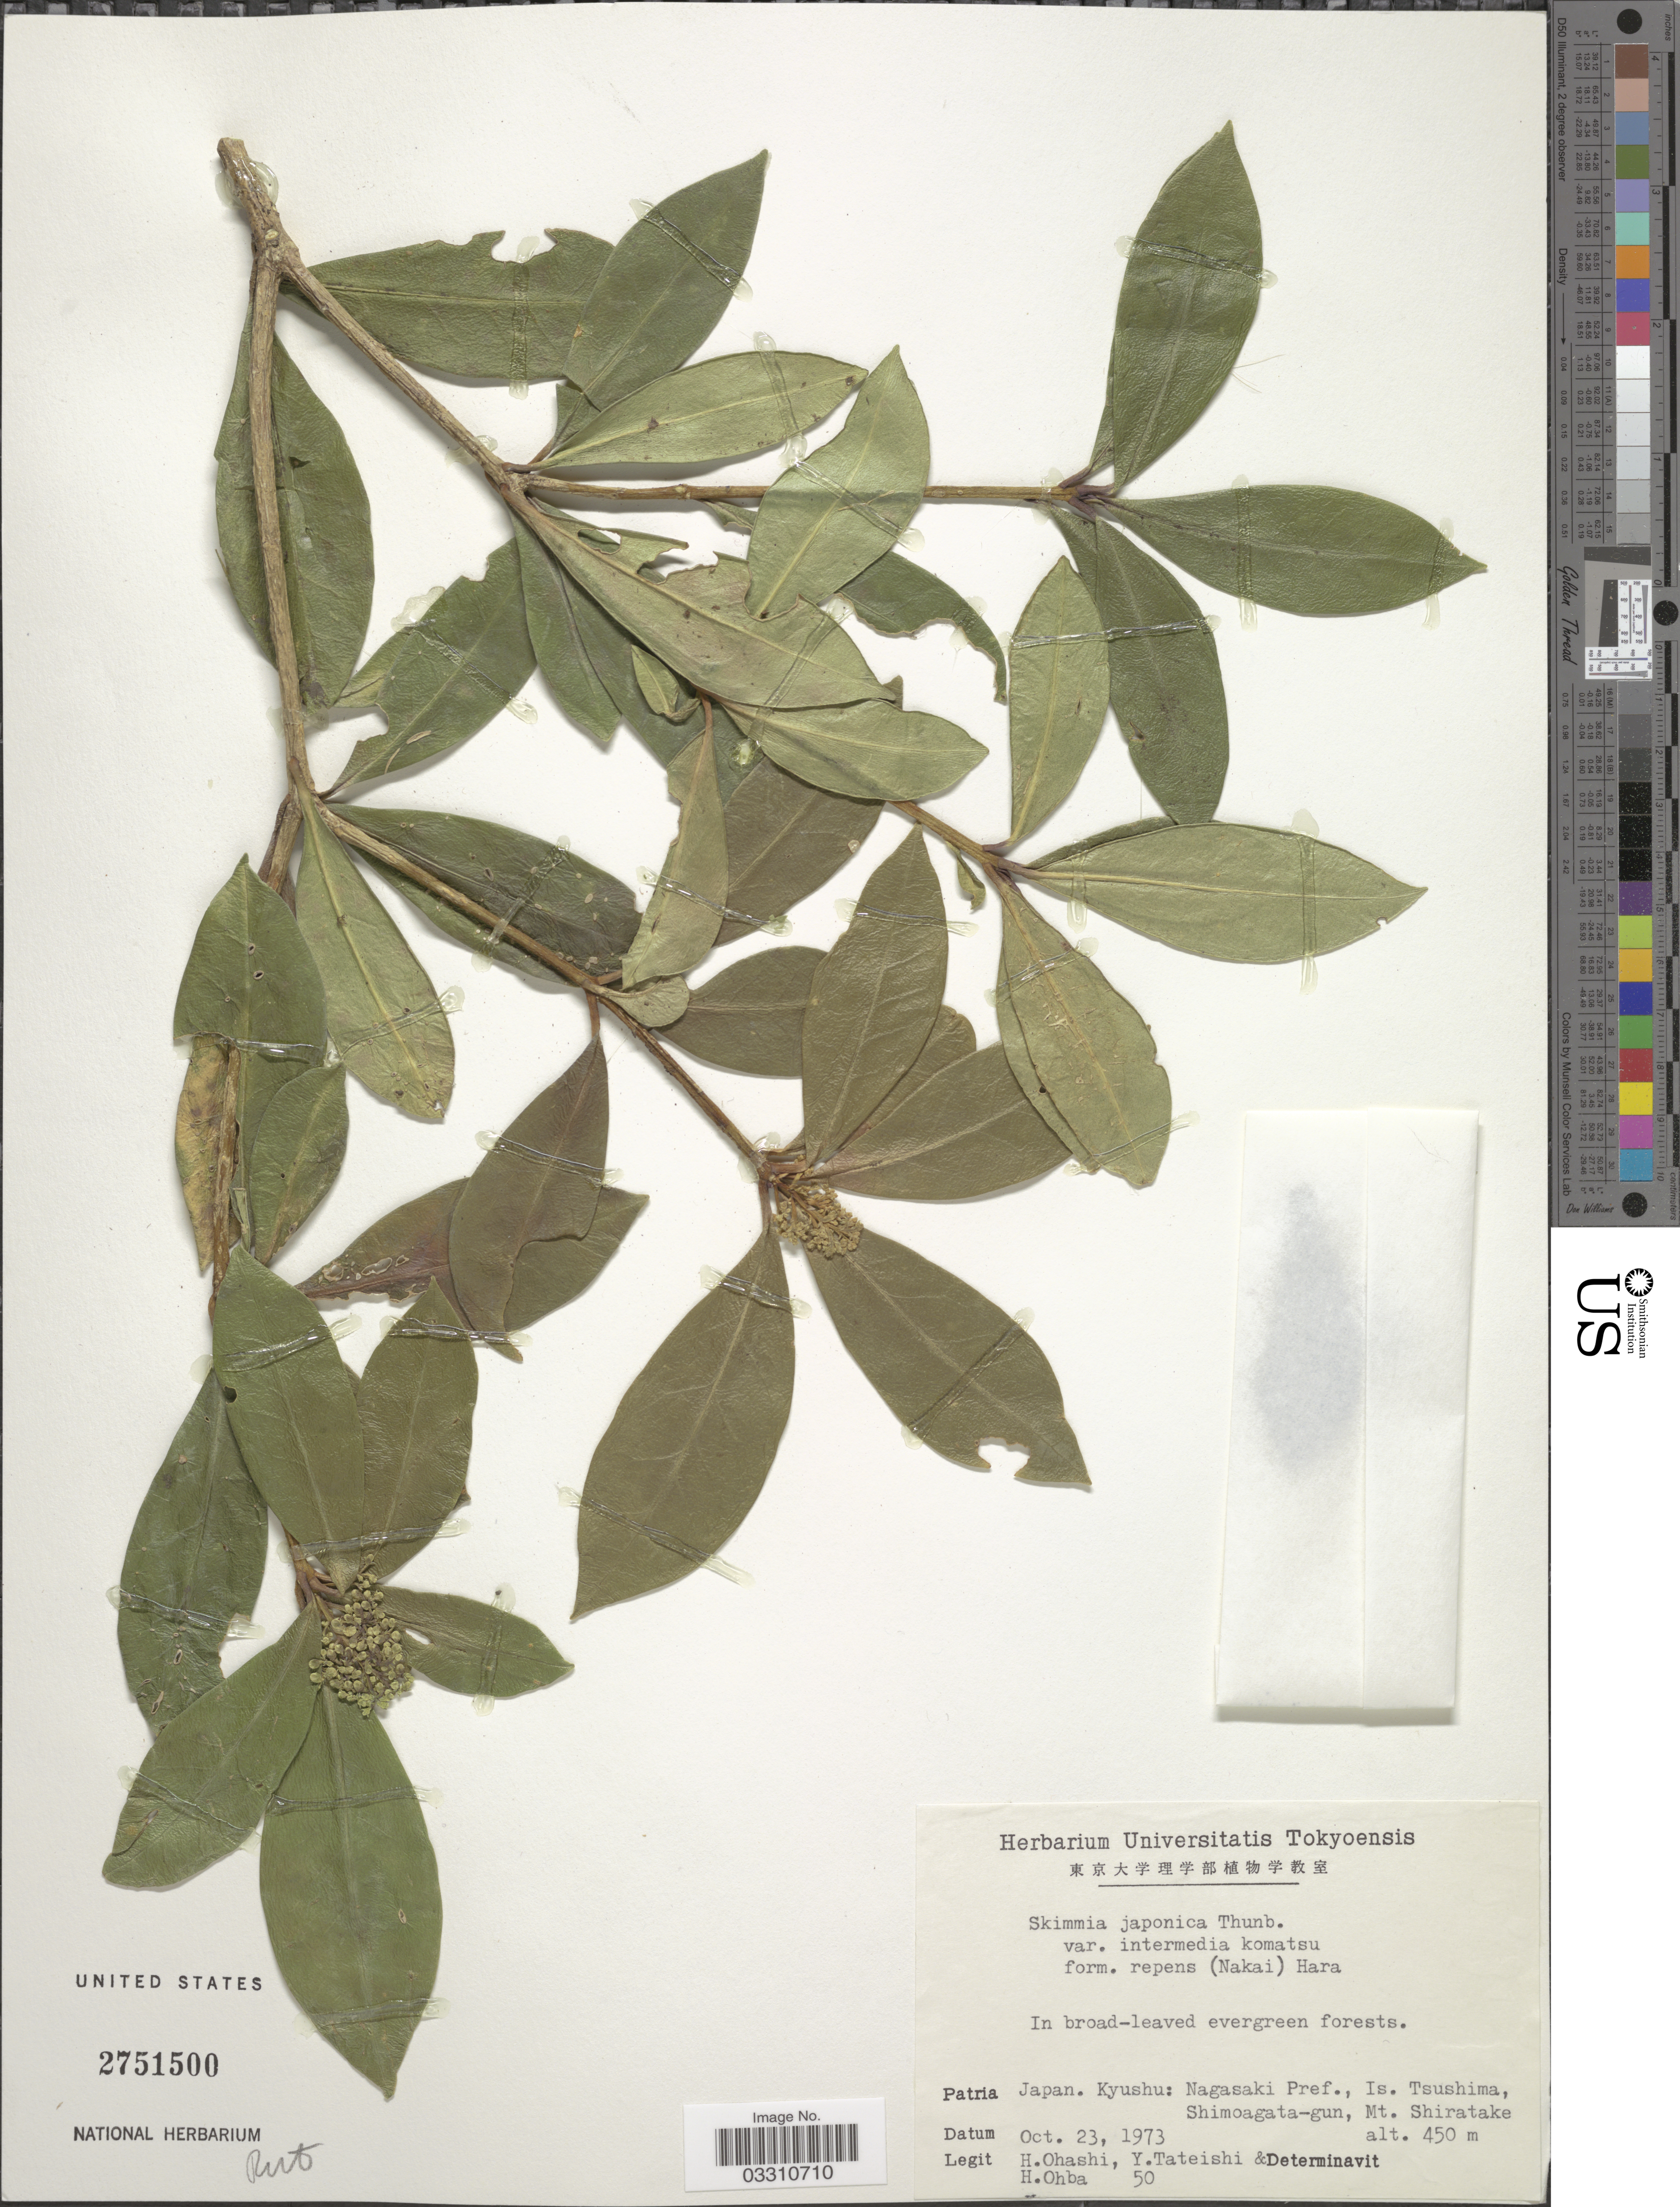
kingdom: Plantae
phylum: Tracheophyta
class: Magnoliopsida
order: Sapindales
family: Rutaceae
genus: Skimmia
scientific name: Skimmia japonica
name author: Thunb.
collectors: H. Ohashi, Y. Tateishi & H. Ohba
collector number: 50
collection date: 1973-10-23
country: Japan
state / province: Nagasaki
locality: Kyushu: Nagasaki Pref., Is. Tsushima, Shimoagata-gun, Mt. Shiratake.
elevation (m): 450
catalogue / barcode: US 2751500